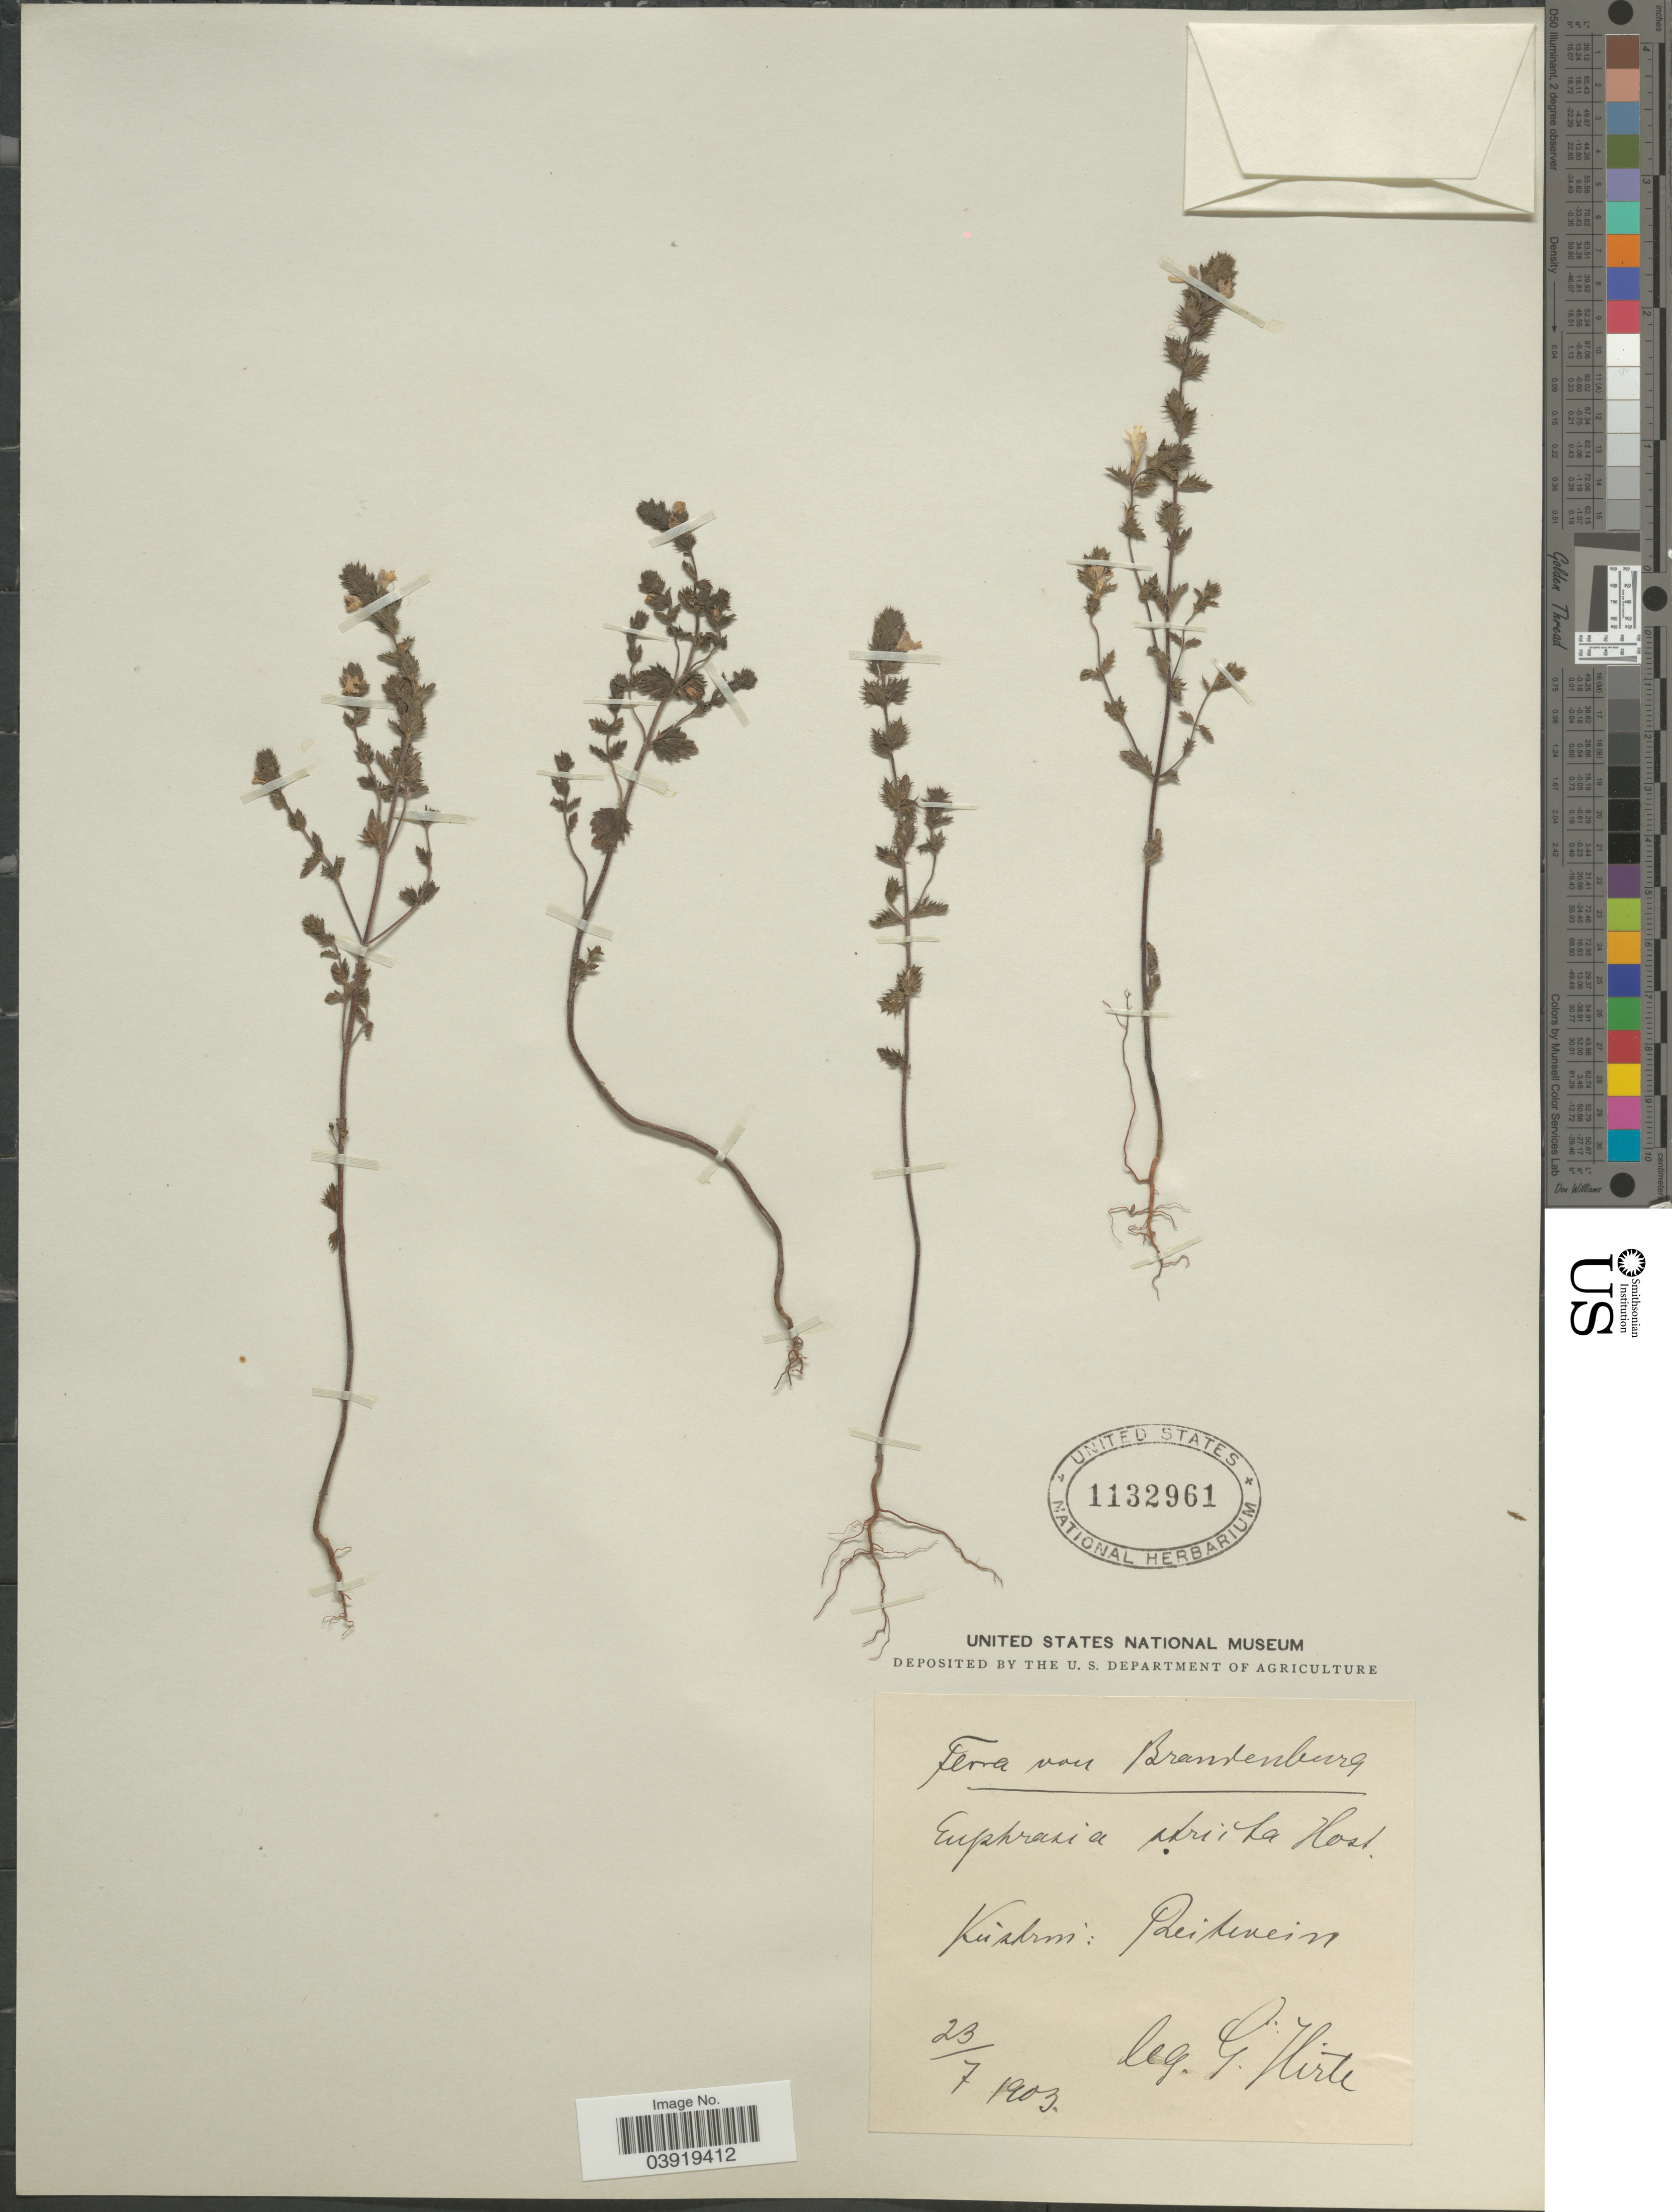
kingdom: Plantae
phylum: Tracheophyta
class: Magnoliopsida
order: Lamiales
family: Orobanchaceae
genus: Euphrasia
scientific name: Euphrasia stricta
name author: Kunth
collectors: G. Hirte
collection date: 1903-07-23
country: Germany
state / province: Brandenburg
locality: Kissburn: Rebreinen. [interpreted]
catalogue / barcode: US 1132961